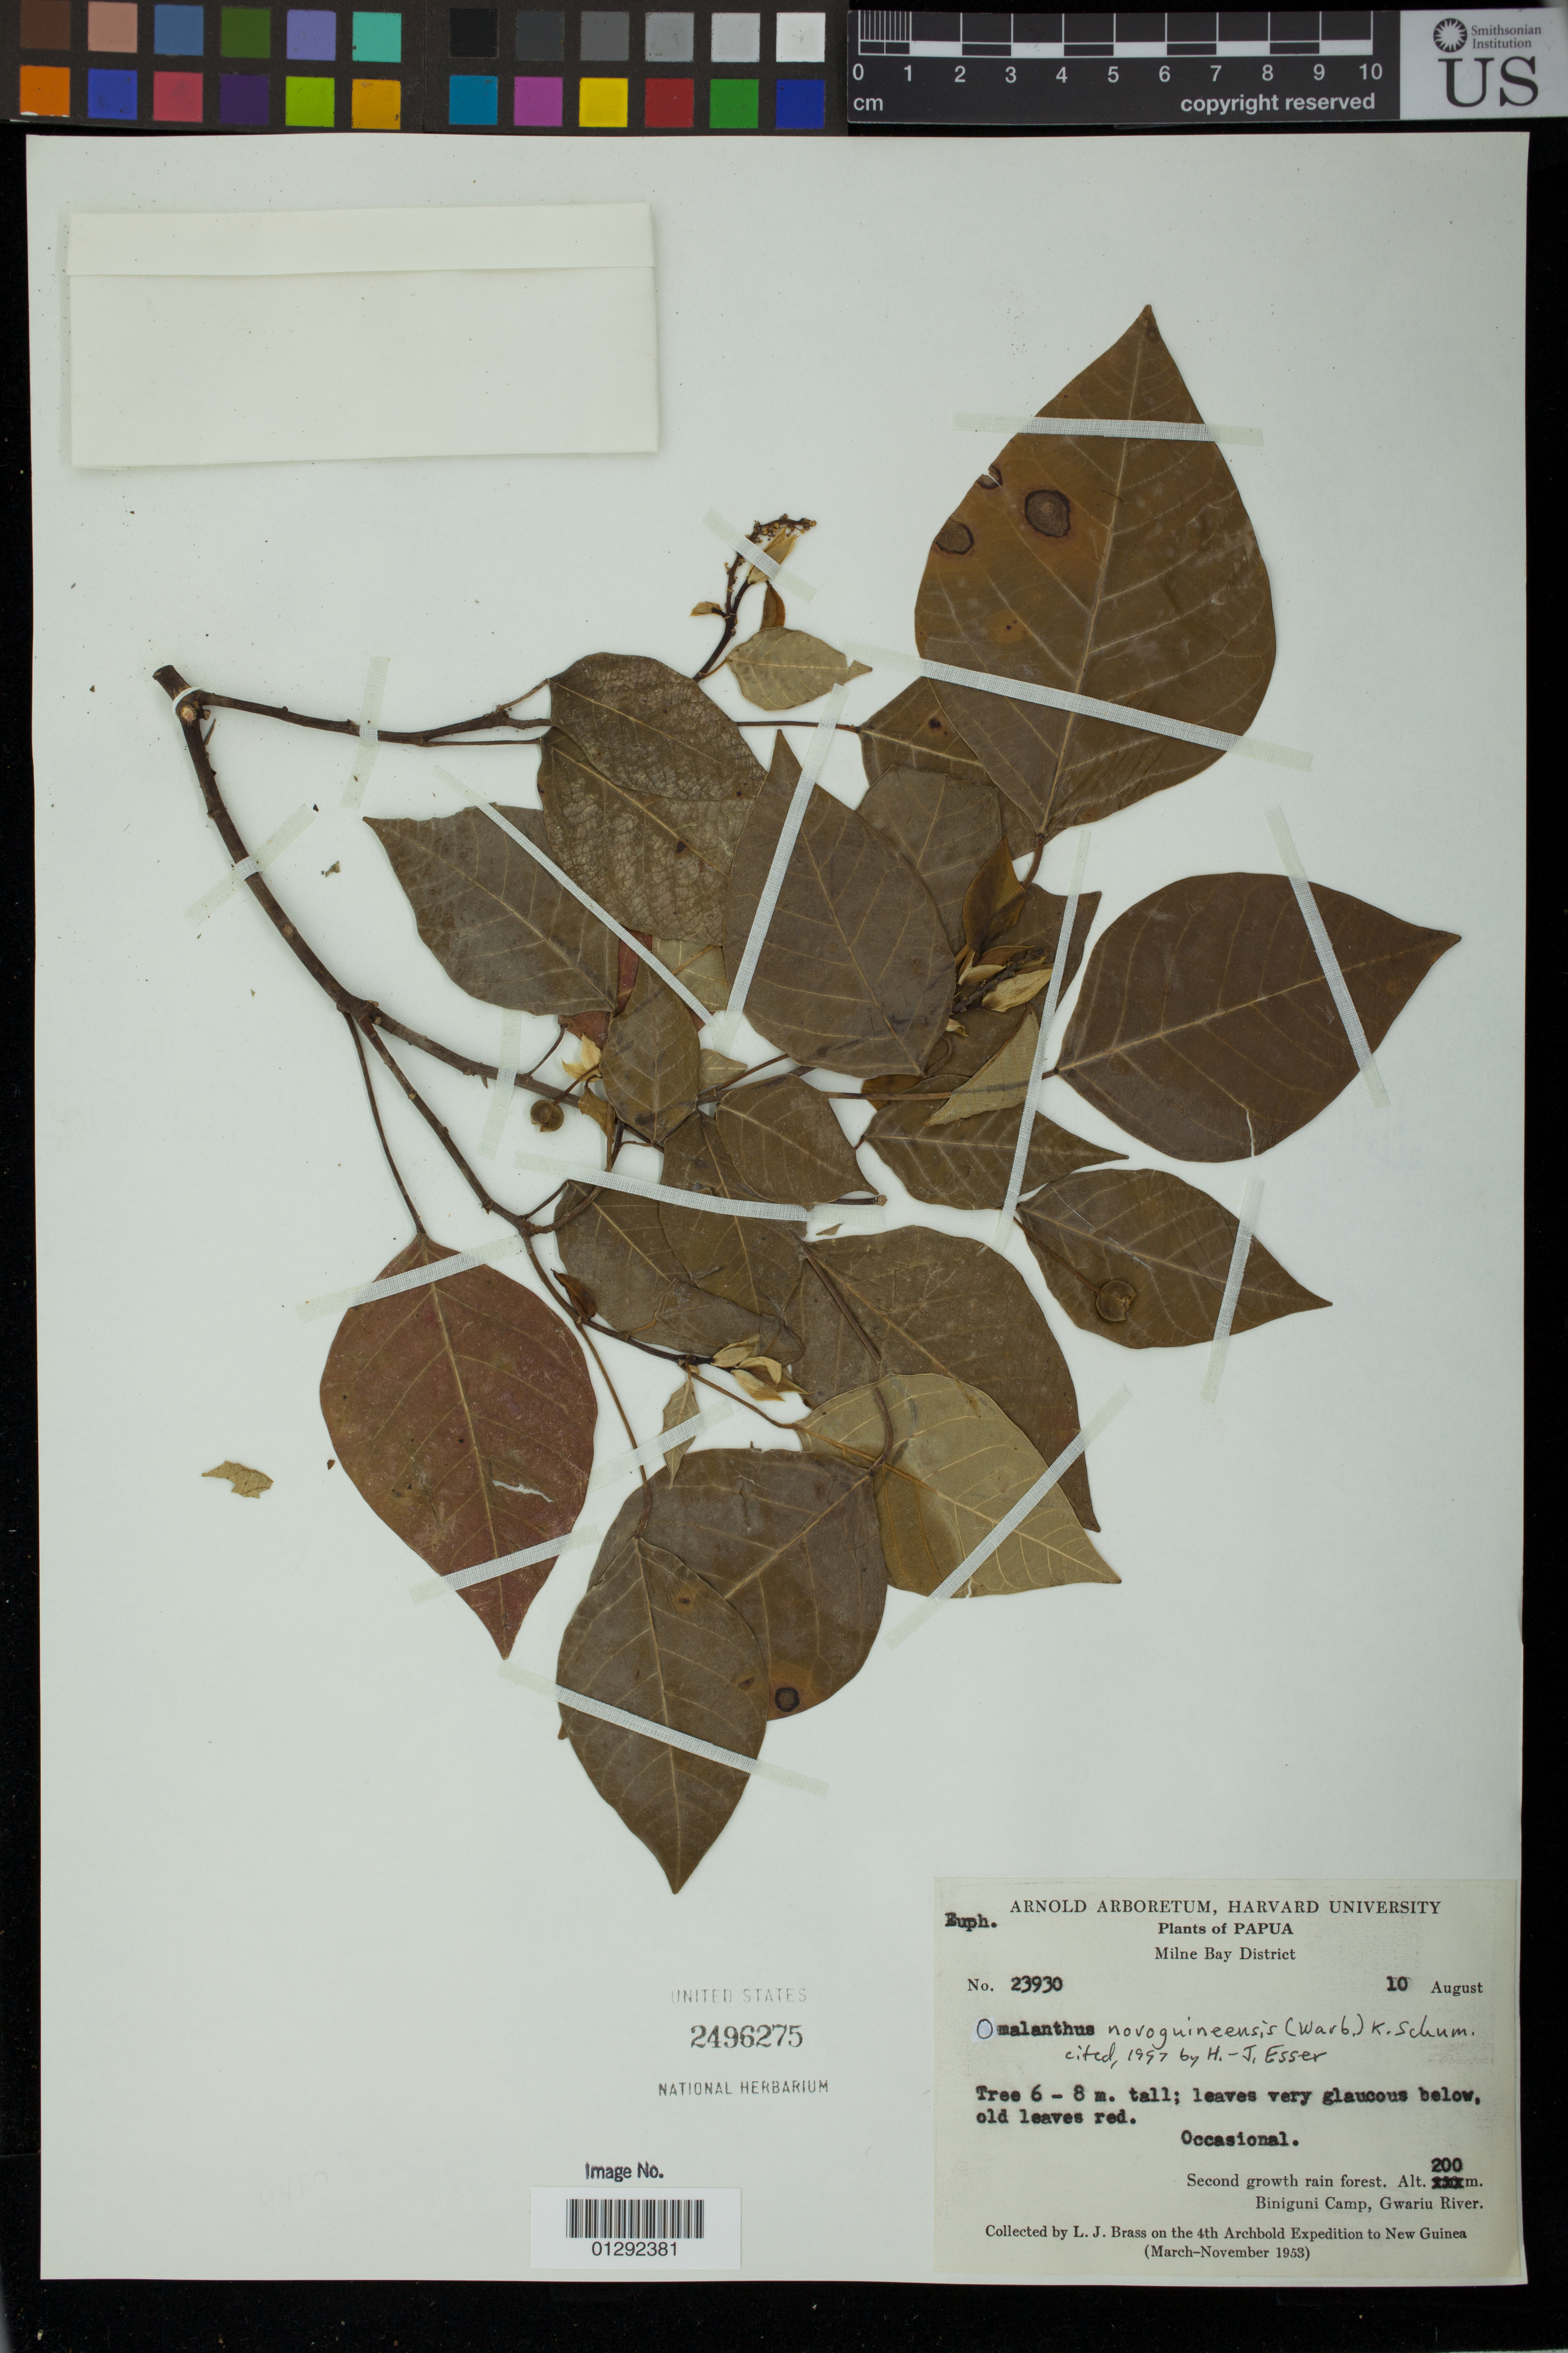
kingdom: Plantae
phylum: Tracheophyta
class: Magnoliopsida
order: Malpighiales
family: Euphorbiaceae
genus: Homalanthus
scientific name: Homalanthus novoguineensis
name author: (Warb.) K. Schum.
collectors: L. J. Brass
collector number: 23930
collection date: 1953-08-10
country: Papua New Guinea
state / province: Milne Bay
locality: Biniguni Camp, Gwariu River.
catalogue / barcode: US 2496275